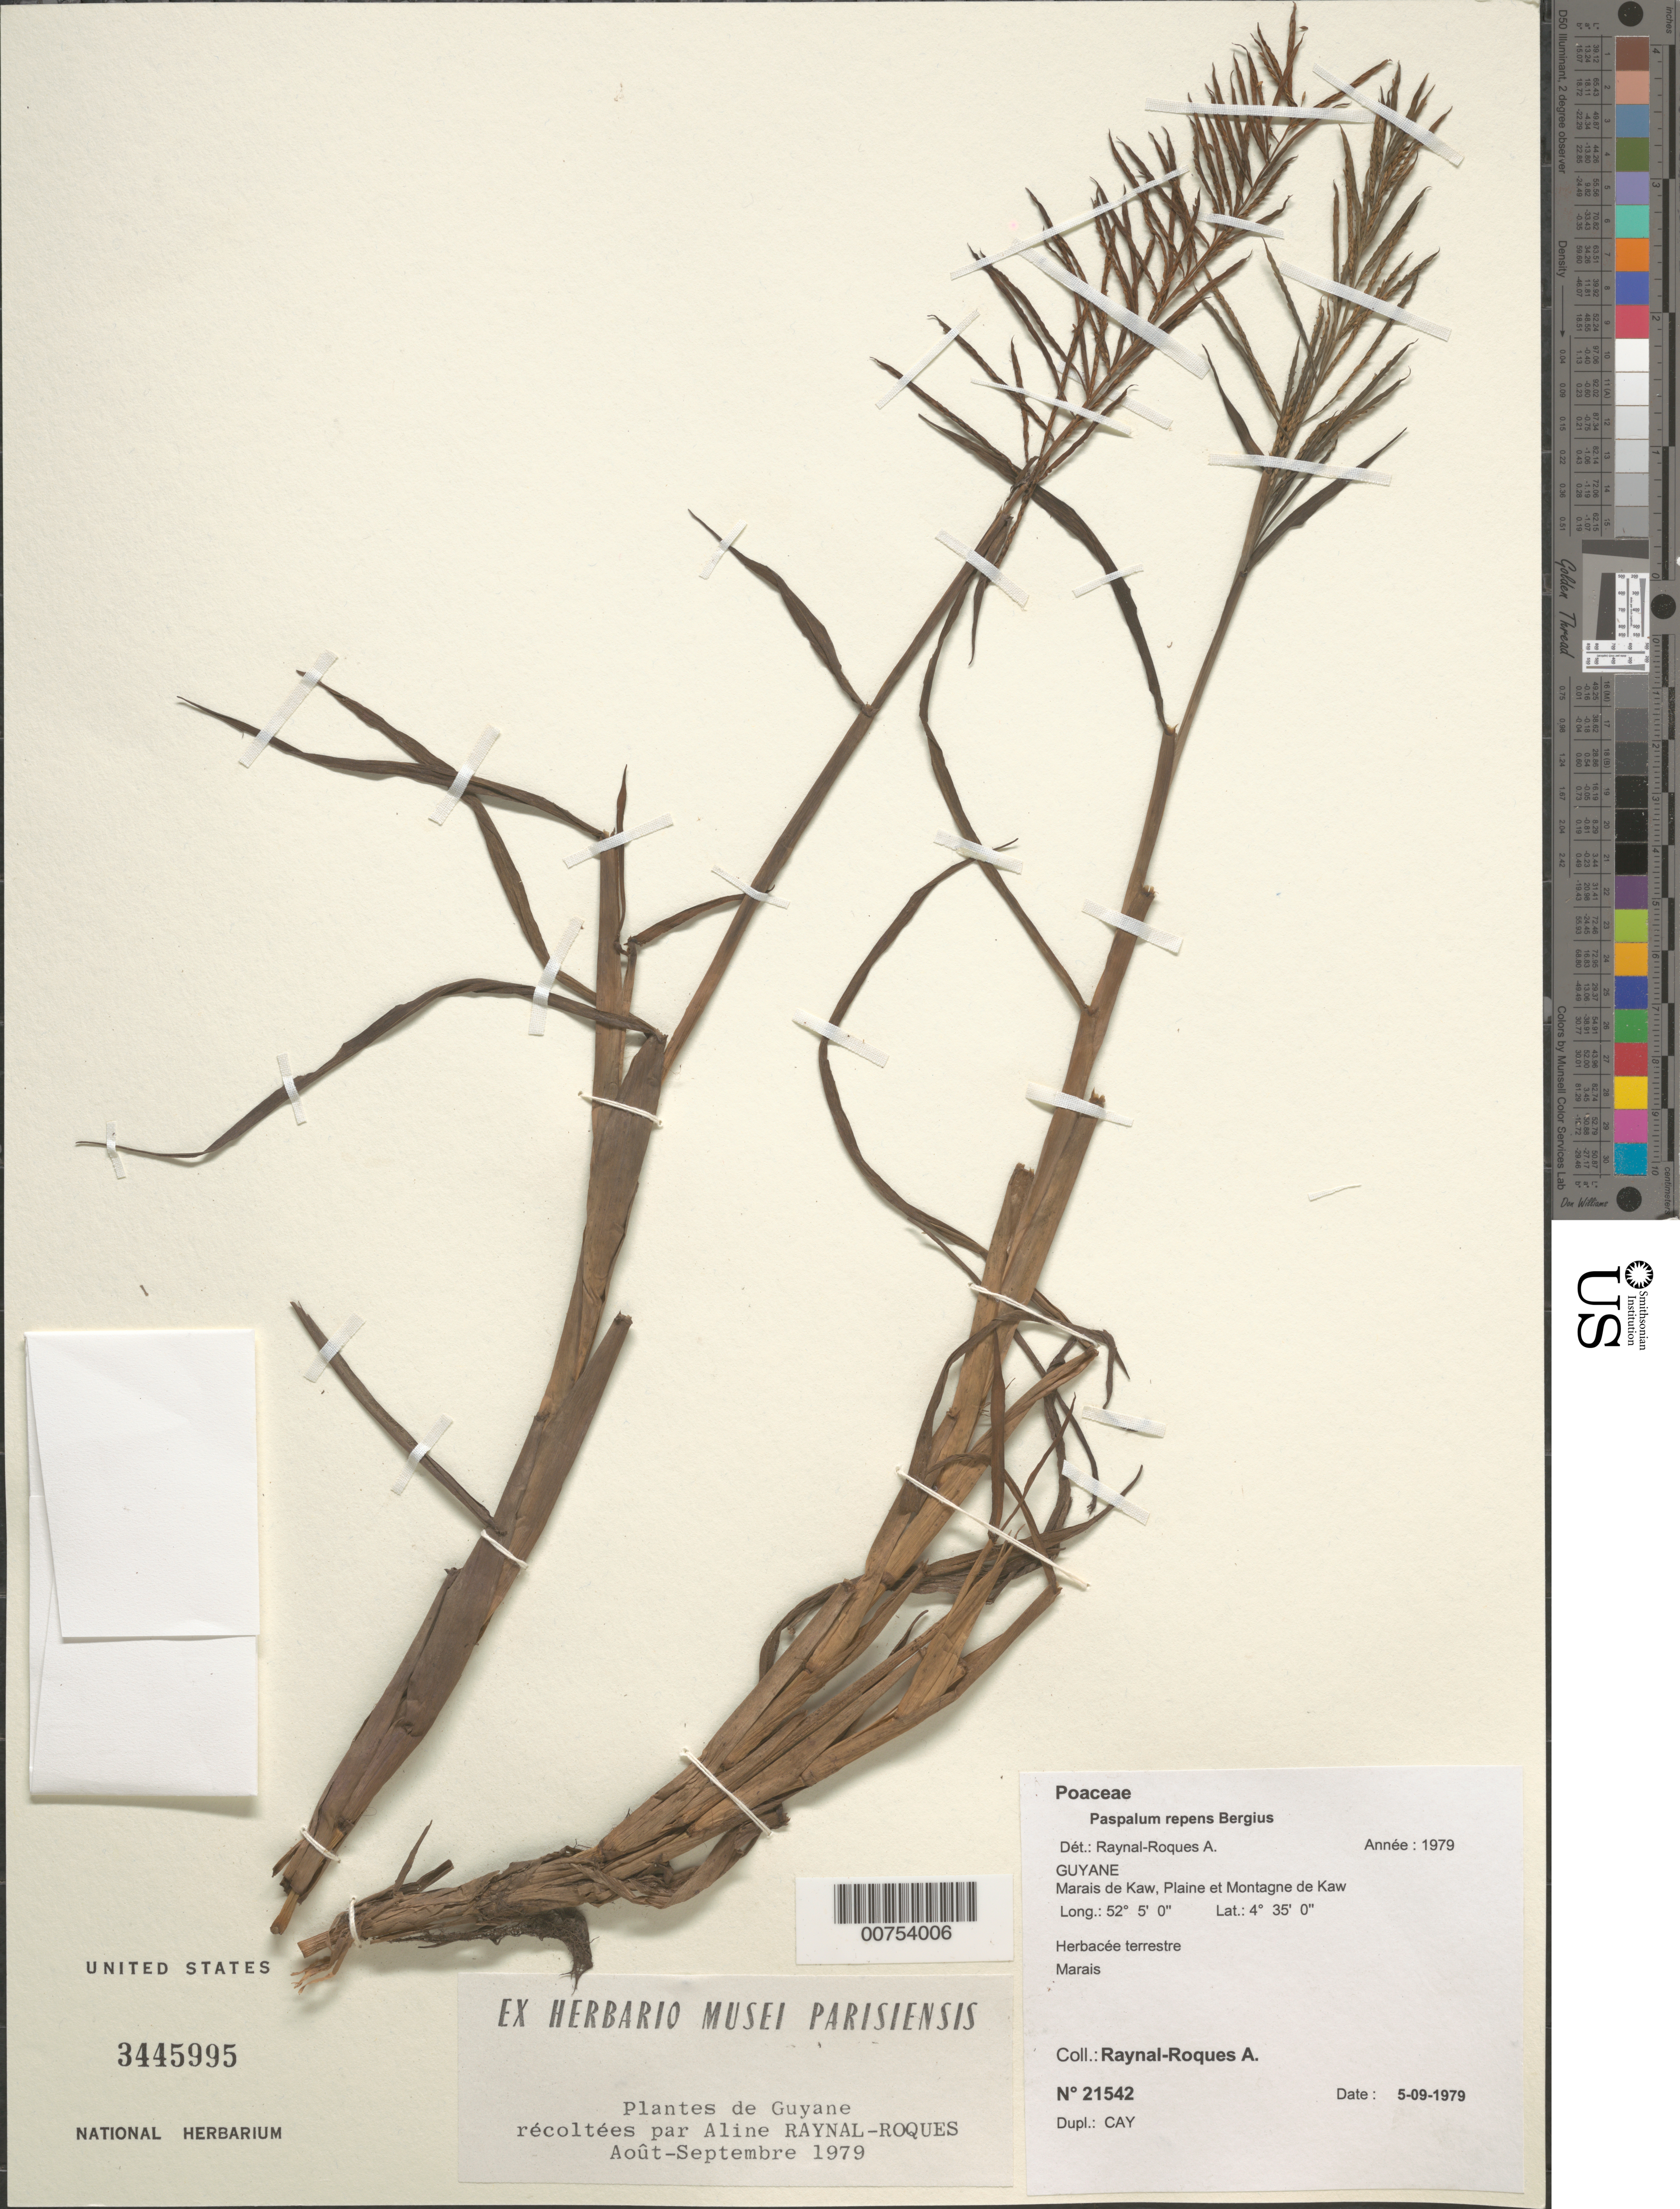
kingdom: Plantae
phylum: Tracheophyta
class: Liliopsida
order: Poales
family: Poaceae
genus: Paspalum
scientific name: Paspalum repens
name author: P.J. Bergius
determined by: Raynal, A. M.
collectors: A. M. Raynal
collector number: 21542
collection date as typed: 5-Sep-79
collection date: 1979-09-05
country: French Guiana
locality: Marais de Kaw, Plaine et Montagne de Kaw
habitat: Marsh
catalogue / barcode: US 3445995